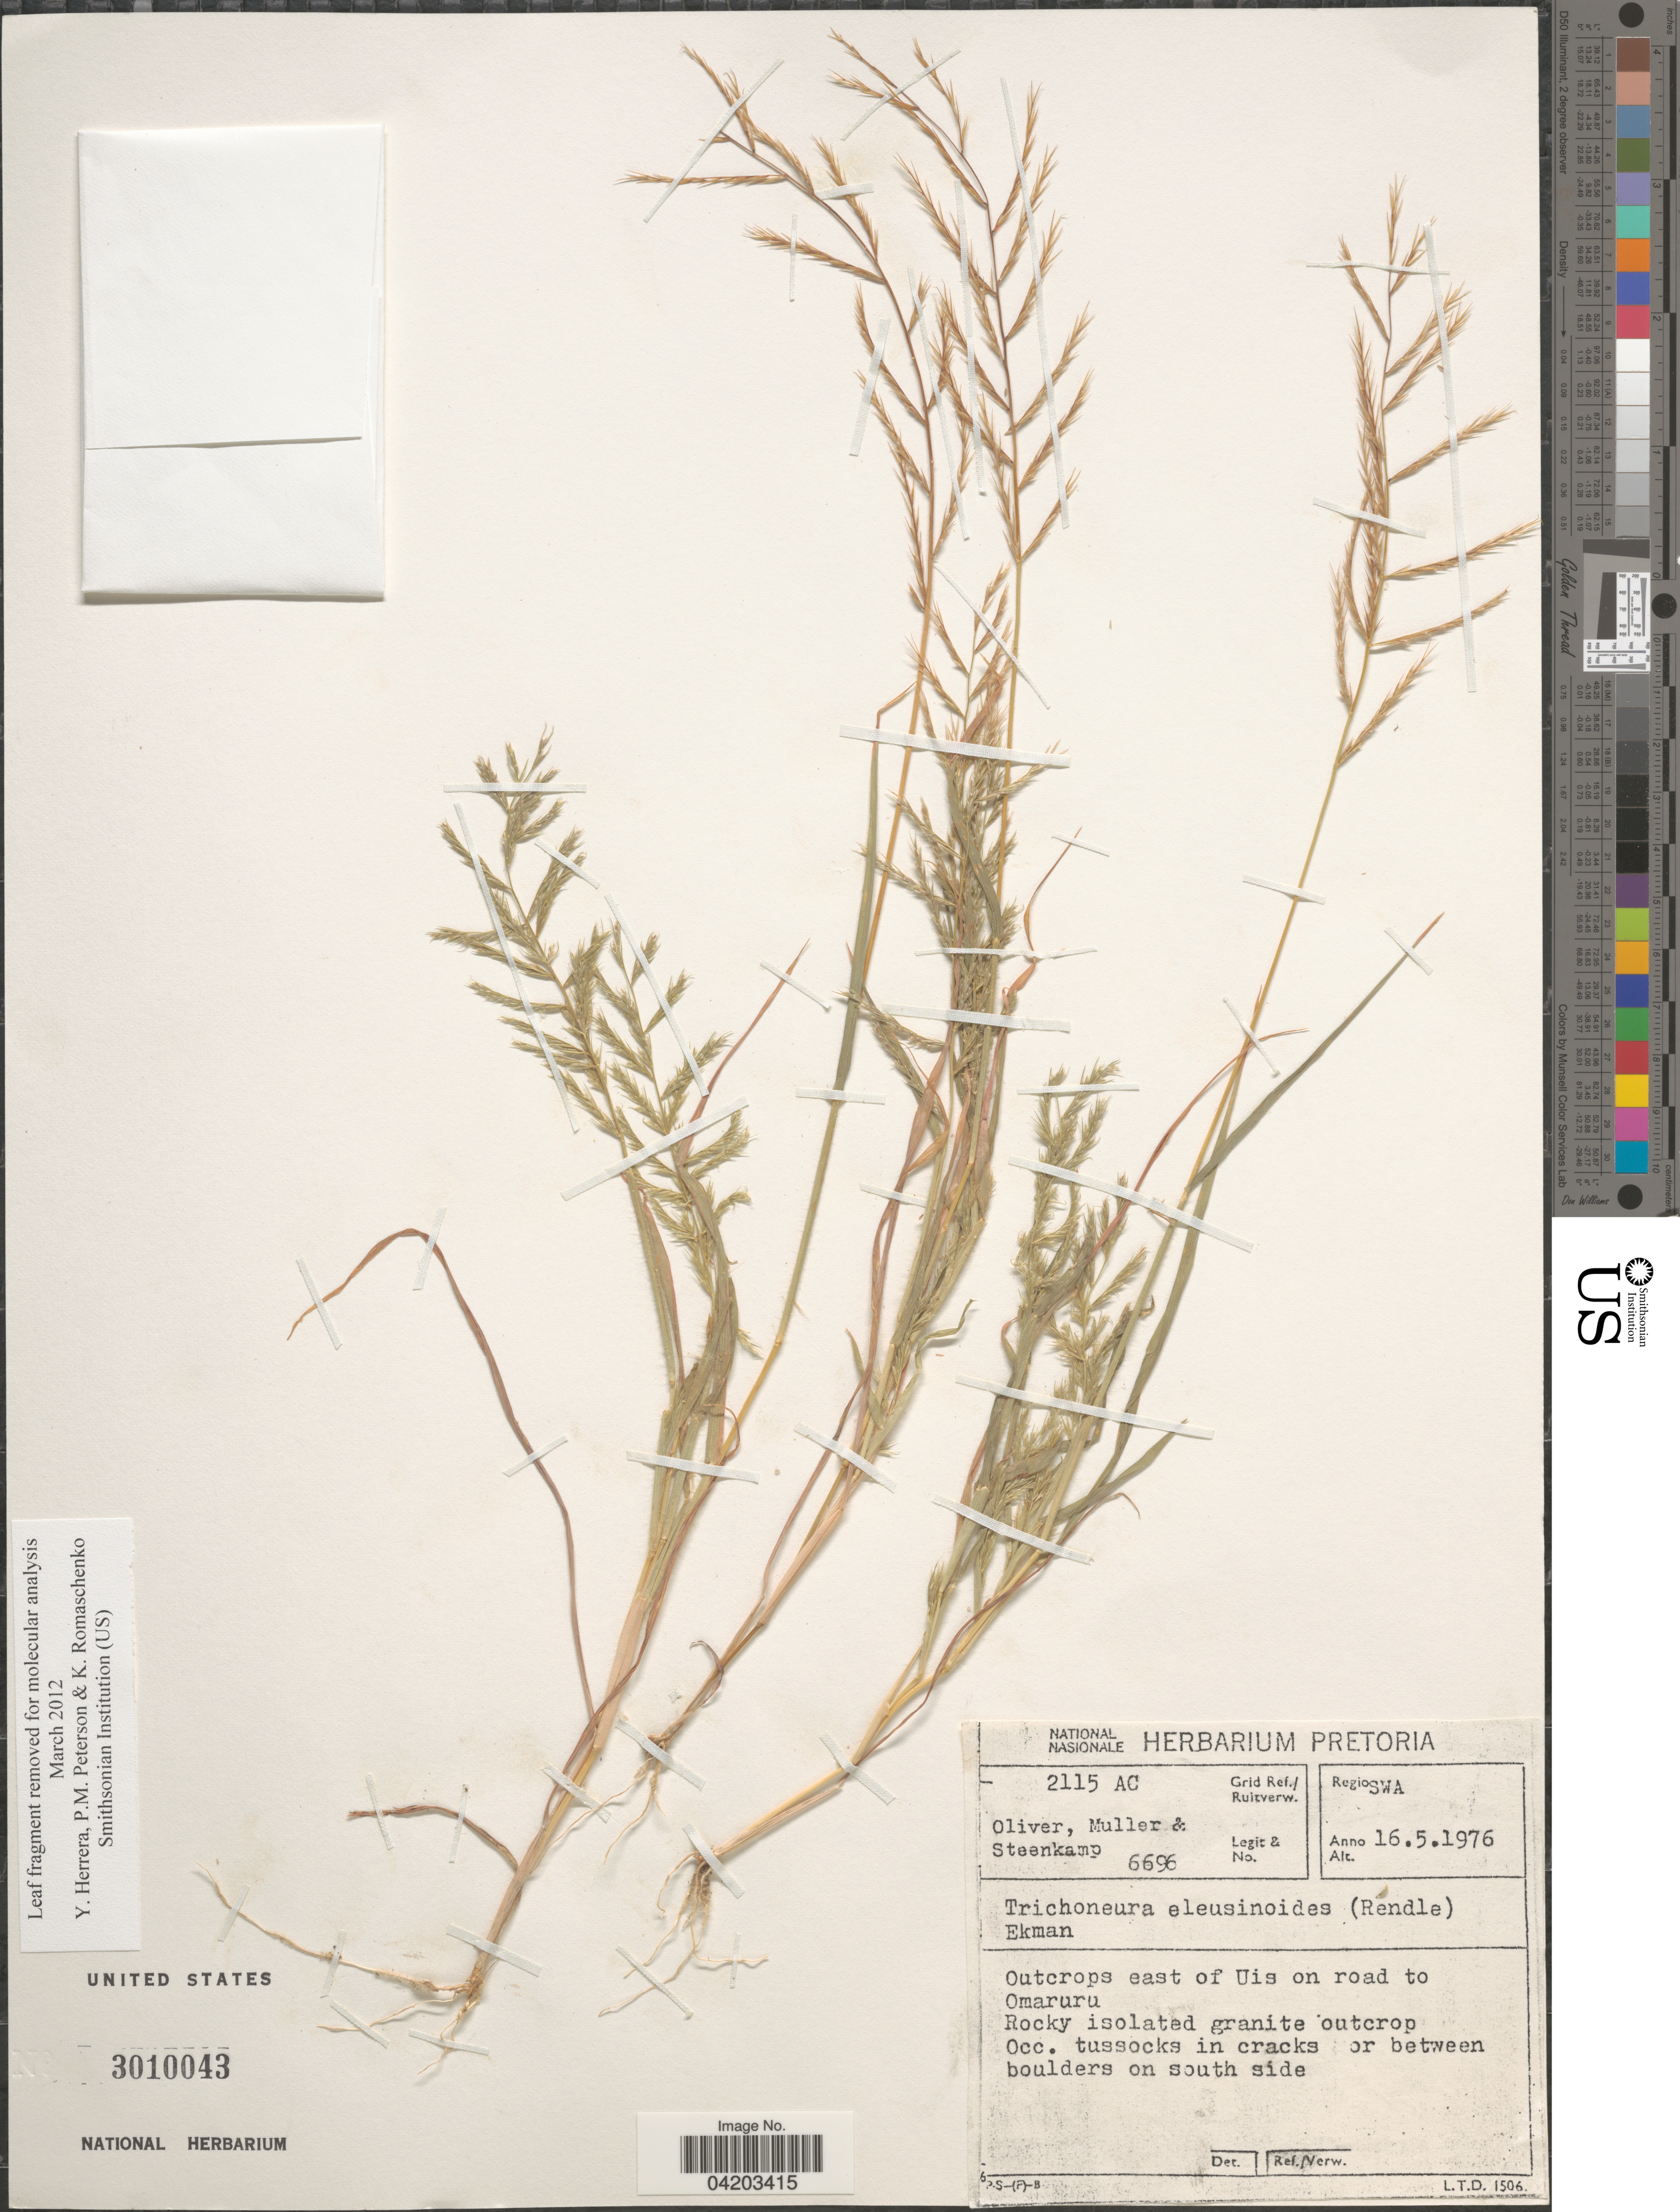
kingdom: Plantae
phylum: Tracheophyta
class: Liliopsida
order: Poales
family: Poaceae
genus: Trichoneura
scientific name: Trichoneura eleusinoides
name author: (Rendle) Ekman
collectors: Oliver, --, -- Müller & -- Steenkamp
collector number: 6696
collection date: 1976-05-16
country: Namibia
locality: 2115 AC Grid Ref./Ruitverw. Regio SWA. Outcrops east of Uis on road to Omaruru. In cracks or between boulders on south side.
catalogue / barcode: US 3010043